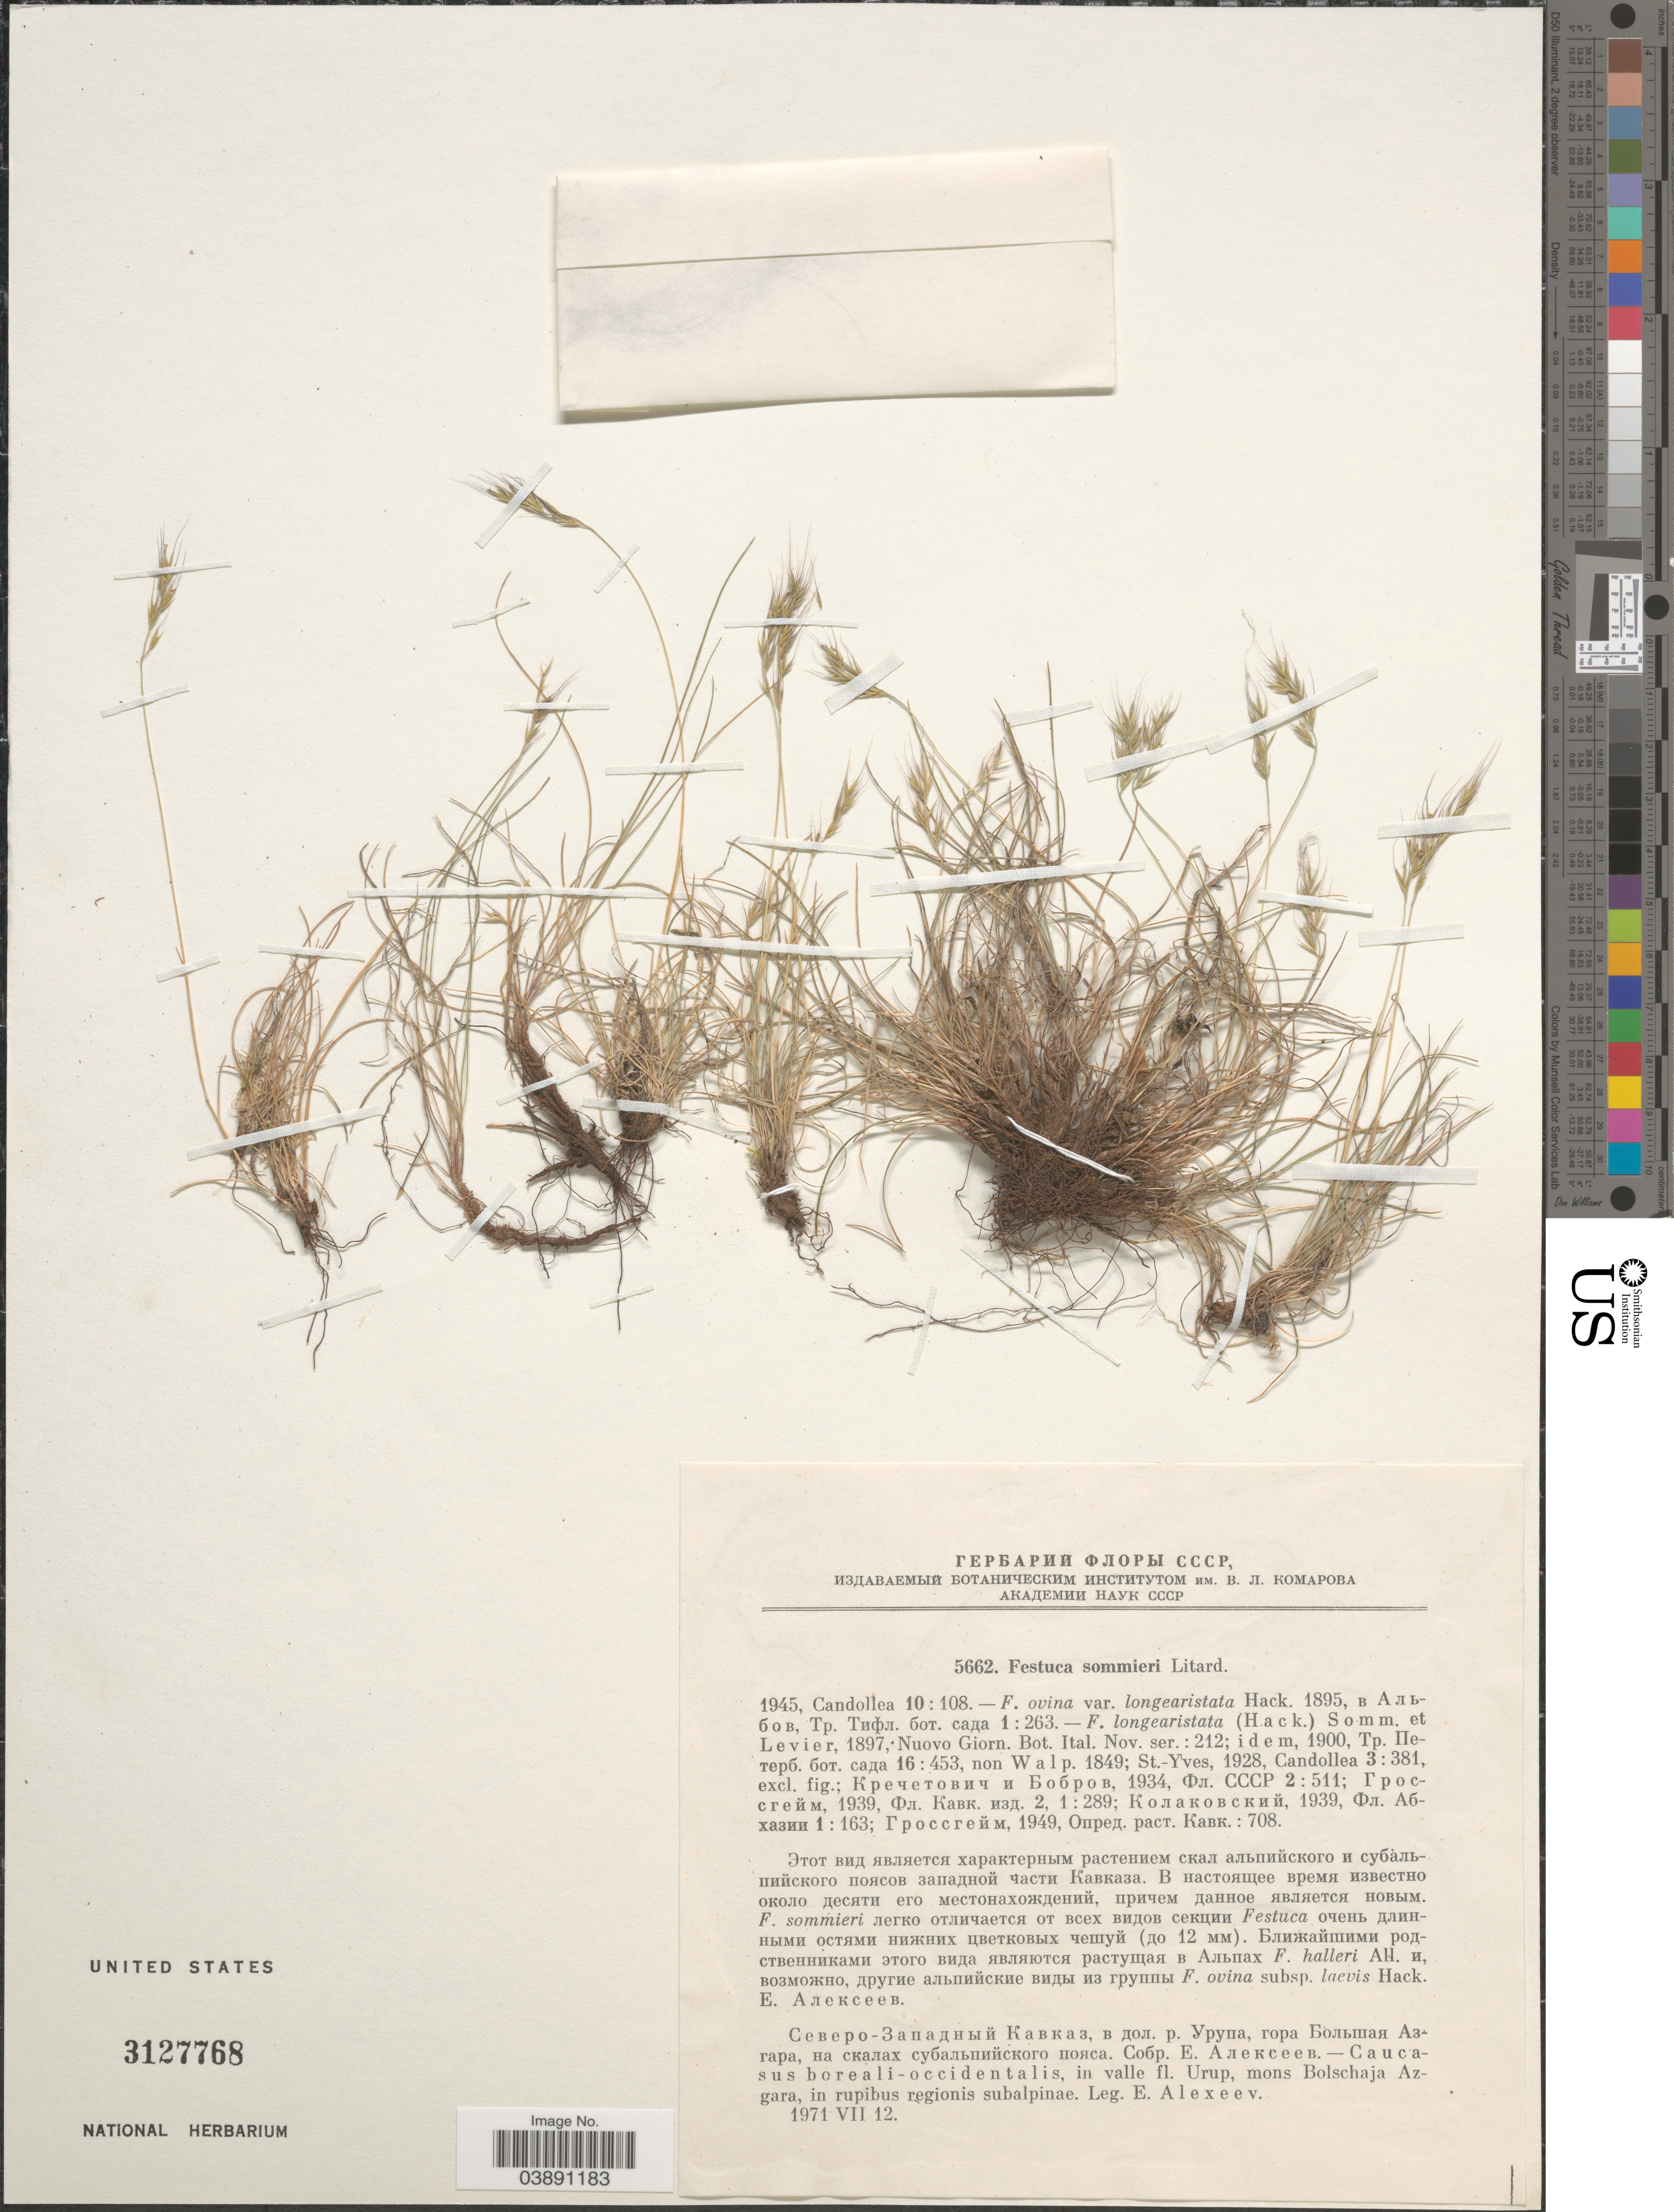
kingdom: Plantae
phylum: Tracheophyta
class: Liliopsida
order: Poales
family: Poaceae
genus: Festuca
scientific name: Festuca sommieri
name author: Litard.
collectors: E. B. Alexeev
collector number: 5662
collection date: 1971-07-12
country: Russian Federation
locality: Caucasus boreali-occidentalis, in valle fl. Urup, mons Bolschaja Azgara, in rupibus subalpinae.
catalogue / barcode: US 3127768